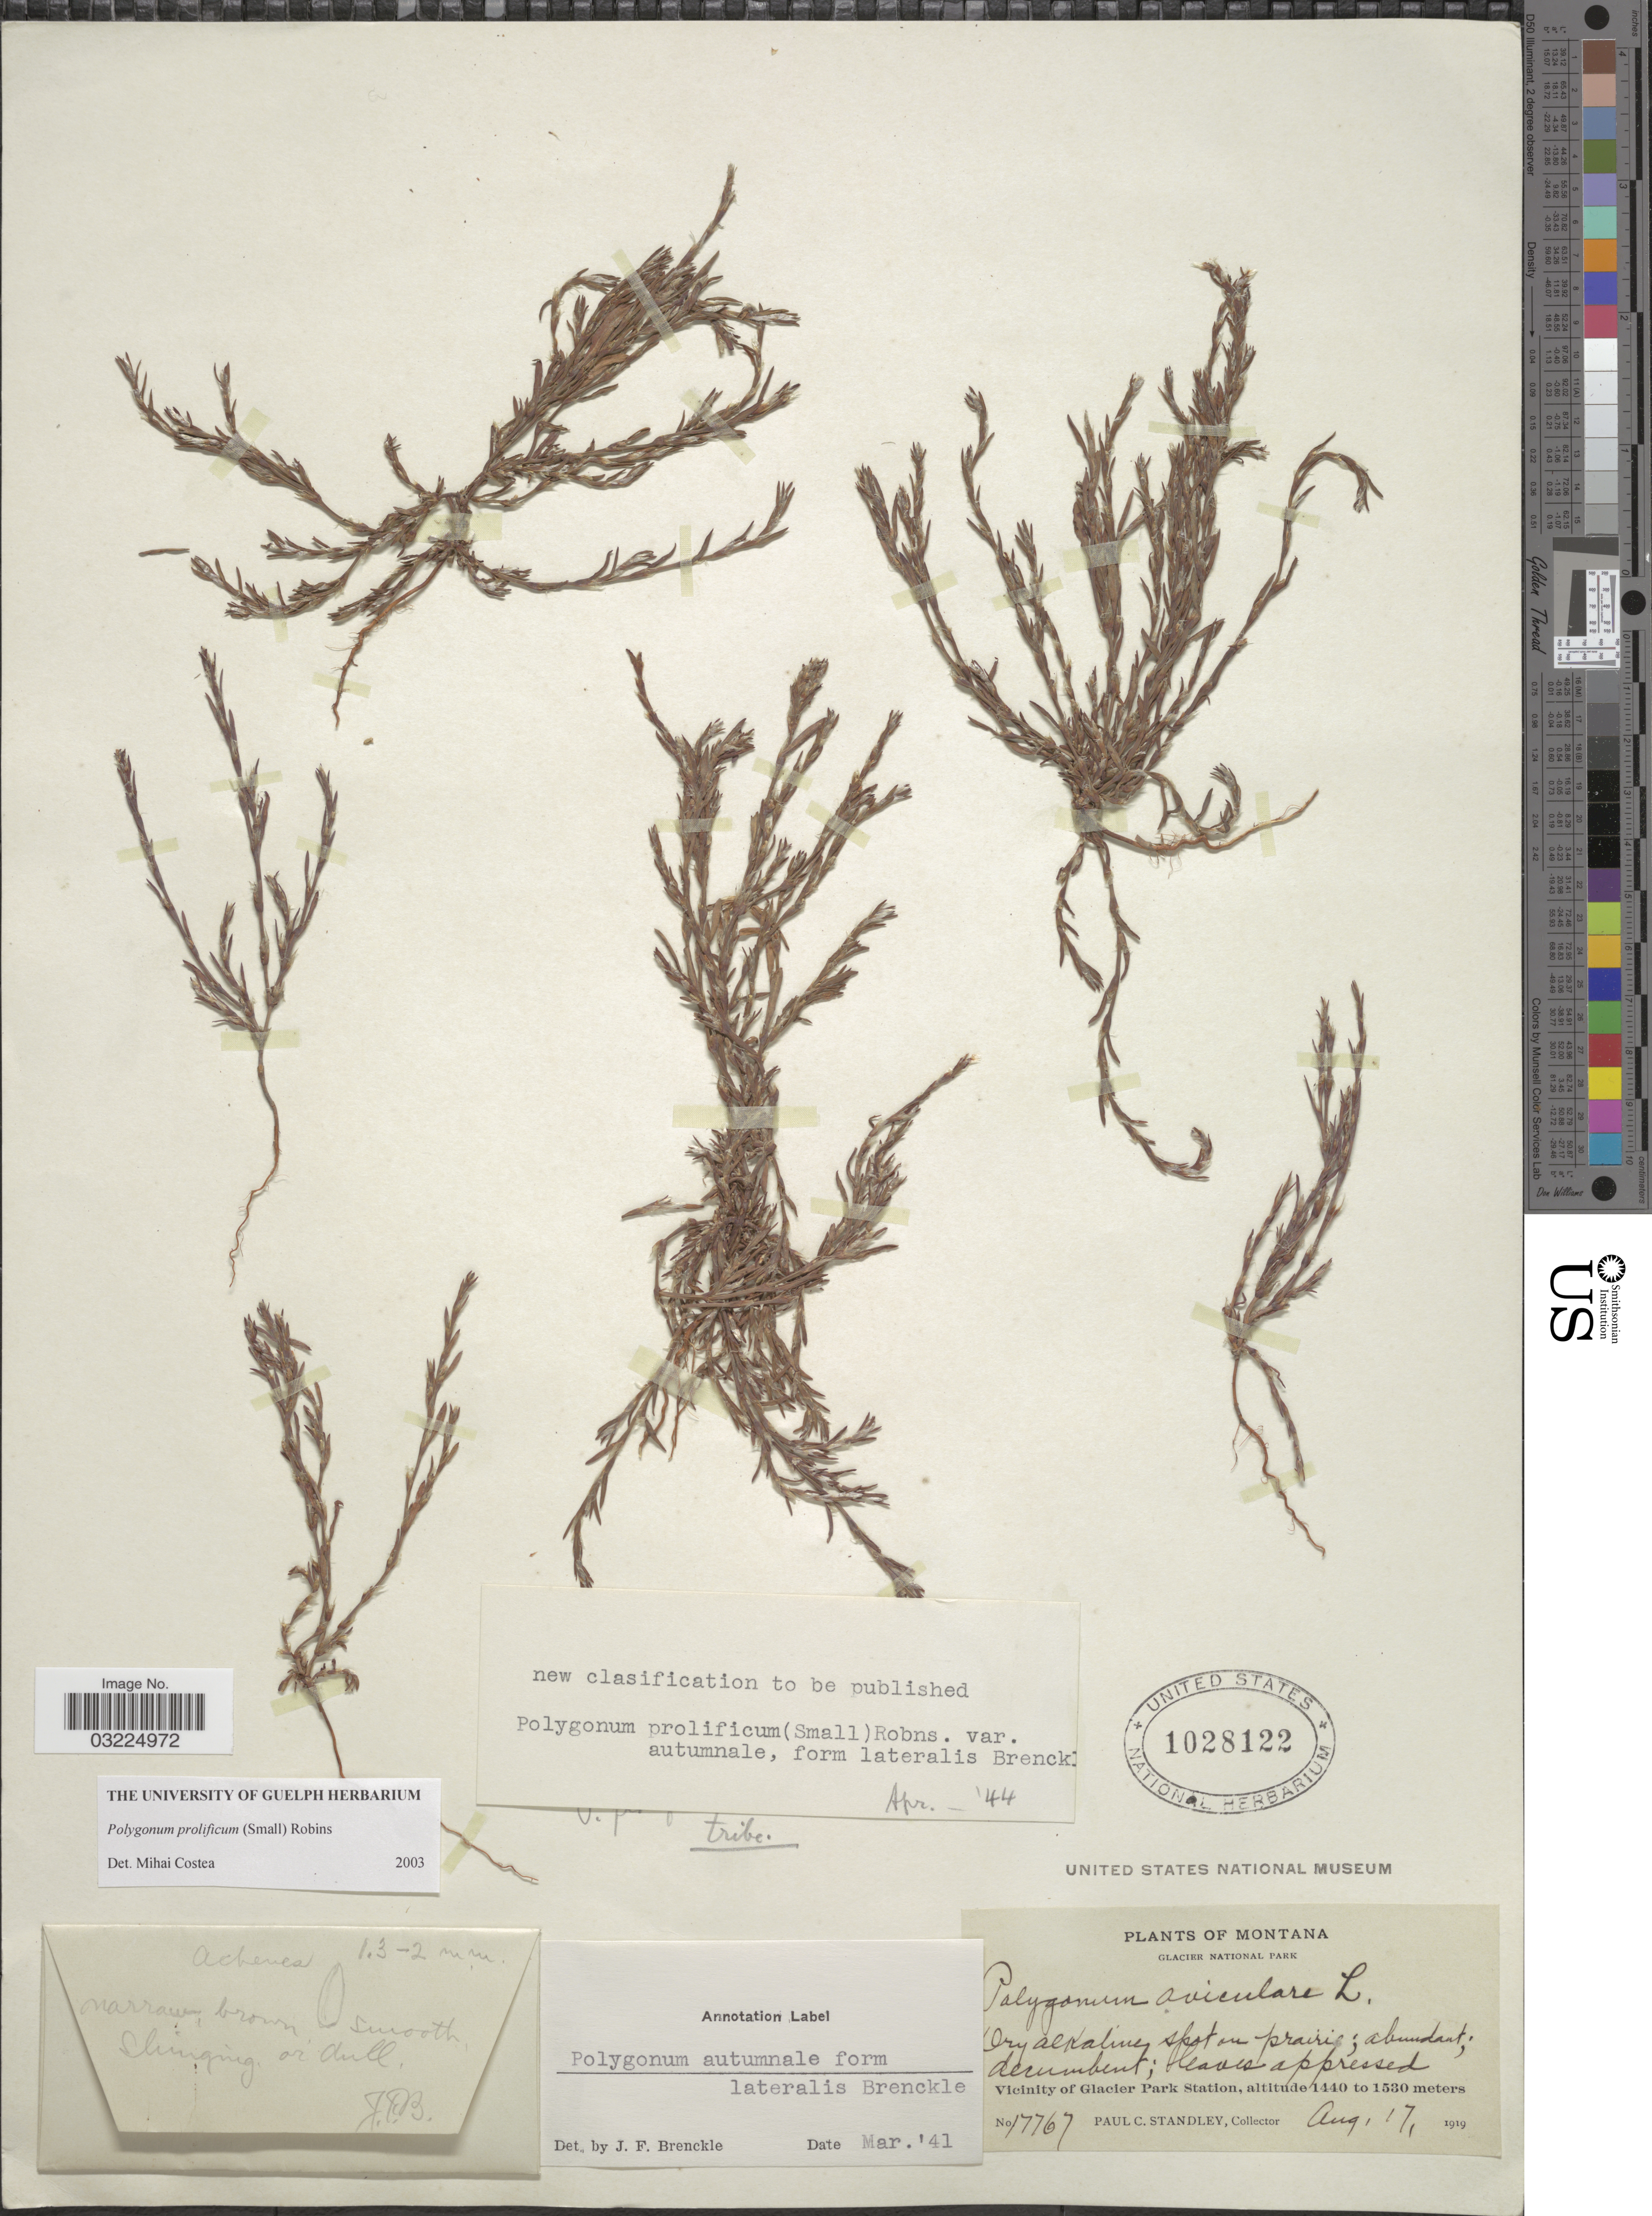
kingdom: Plantae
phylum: Tracheophyta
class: Magnoliopsida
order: Caryophyllales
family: Polygonaceae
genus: Polygonum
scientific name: Polygonum prolificum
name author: (Small) B.L. Rob.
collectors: P. C. Standley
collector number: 17767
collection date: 1919-08-17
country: United States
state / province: Montana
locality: Glacier National Park. Vicinity of Glacier Park Station.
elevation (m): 1440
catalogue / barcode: US 1028122